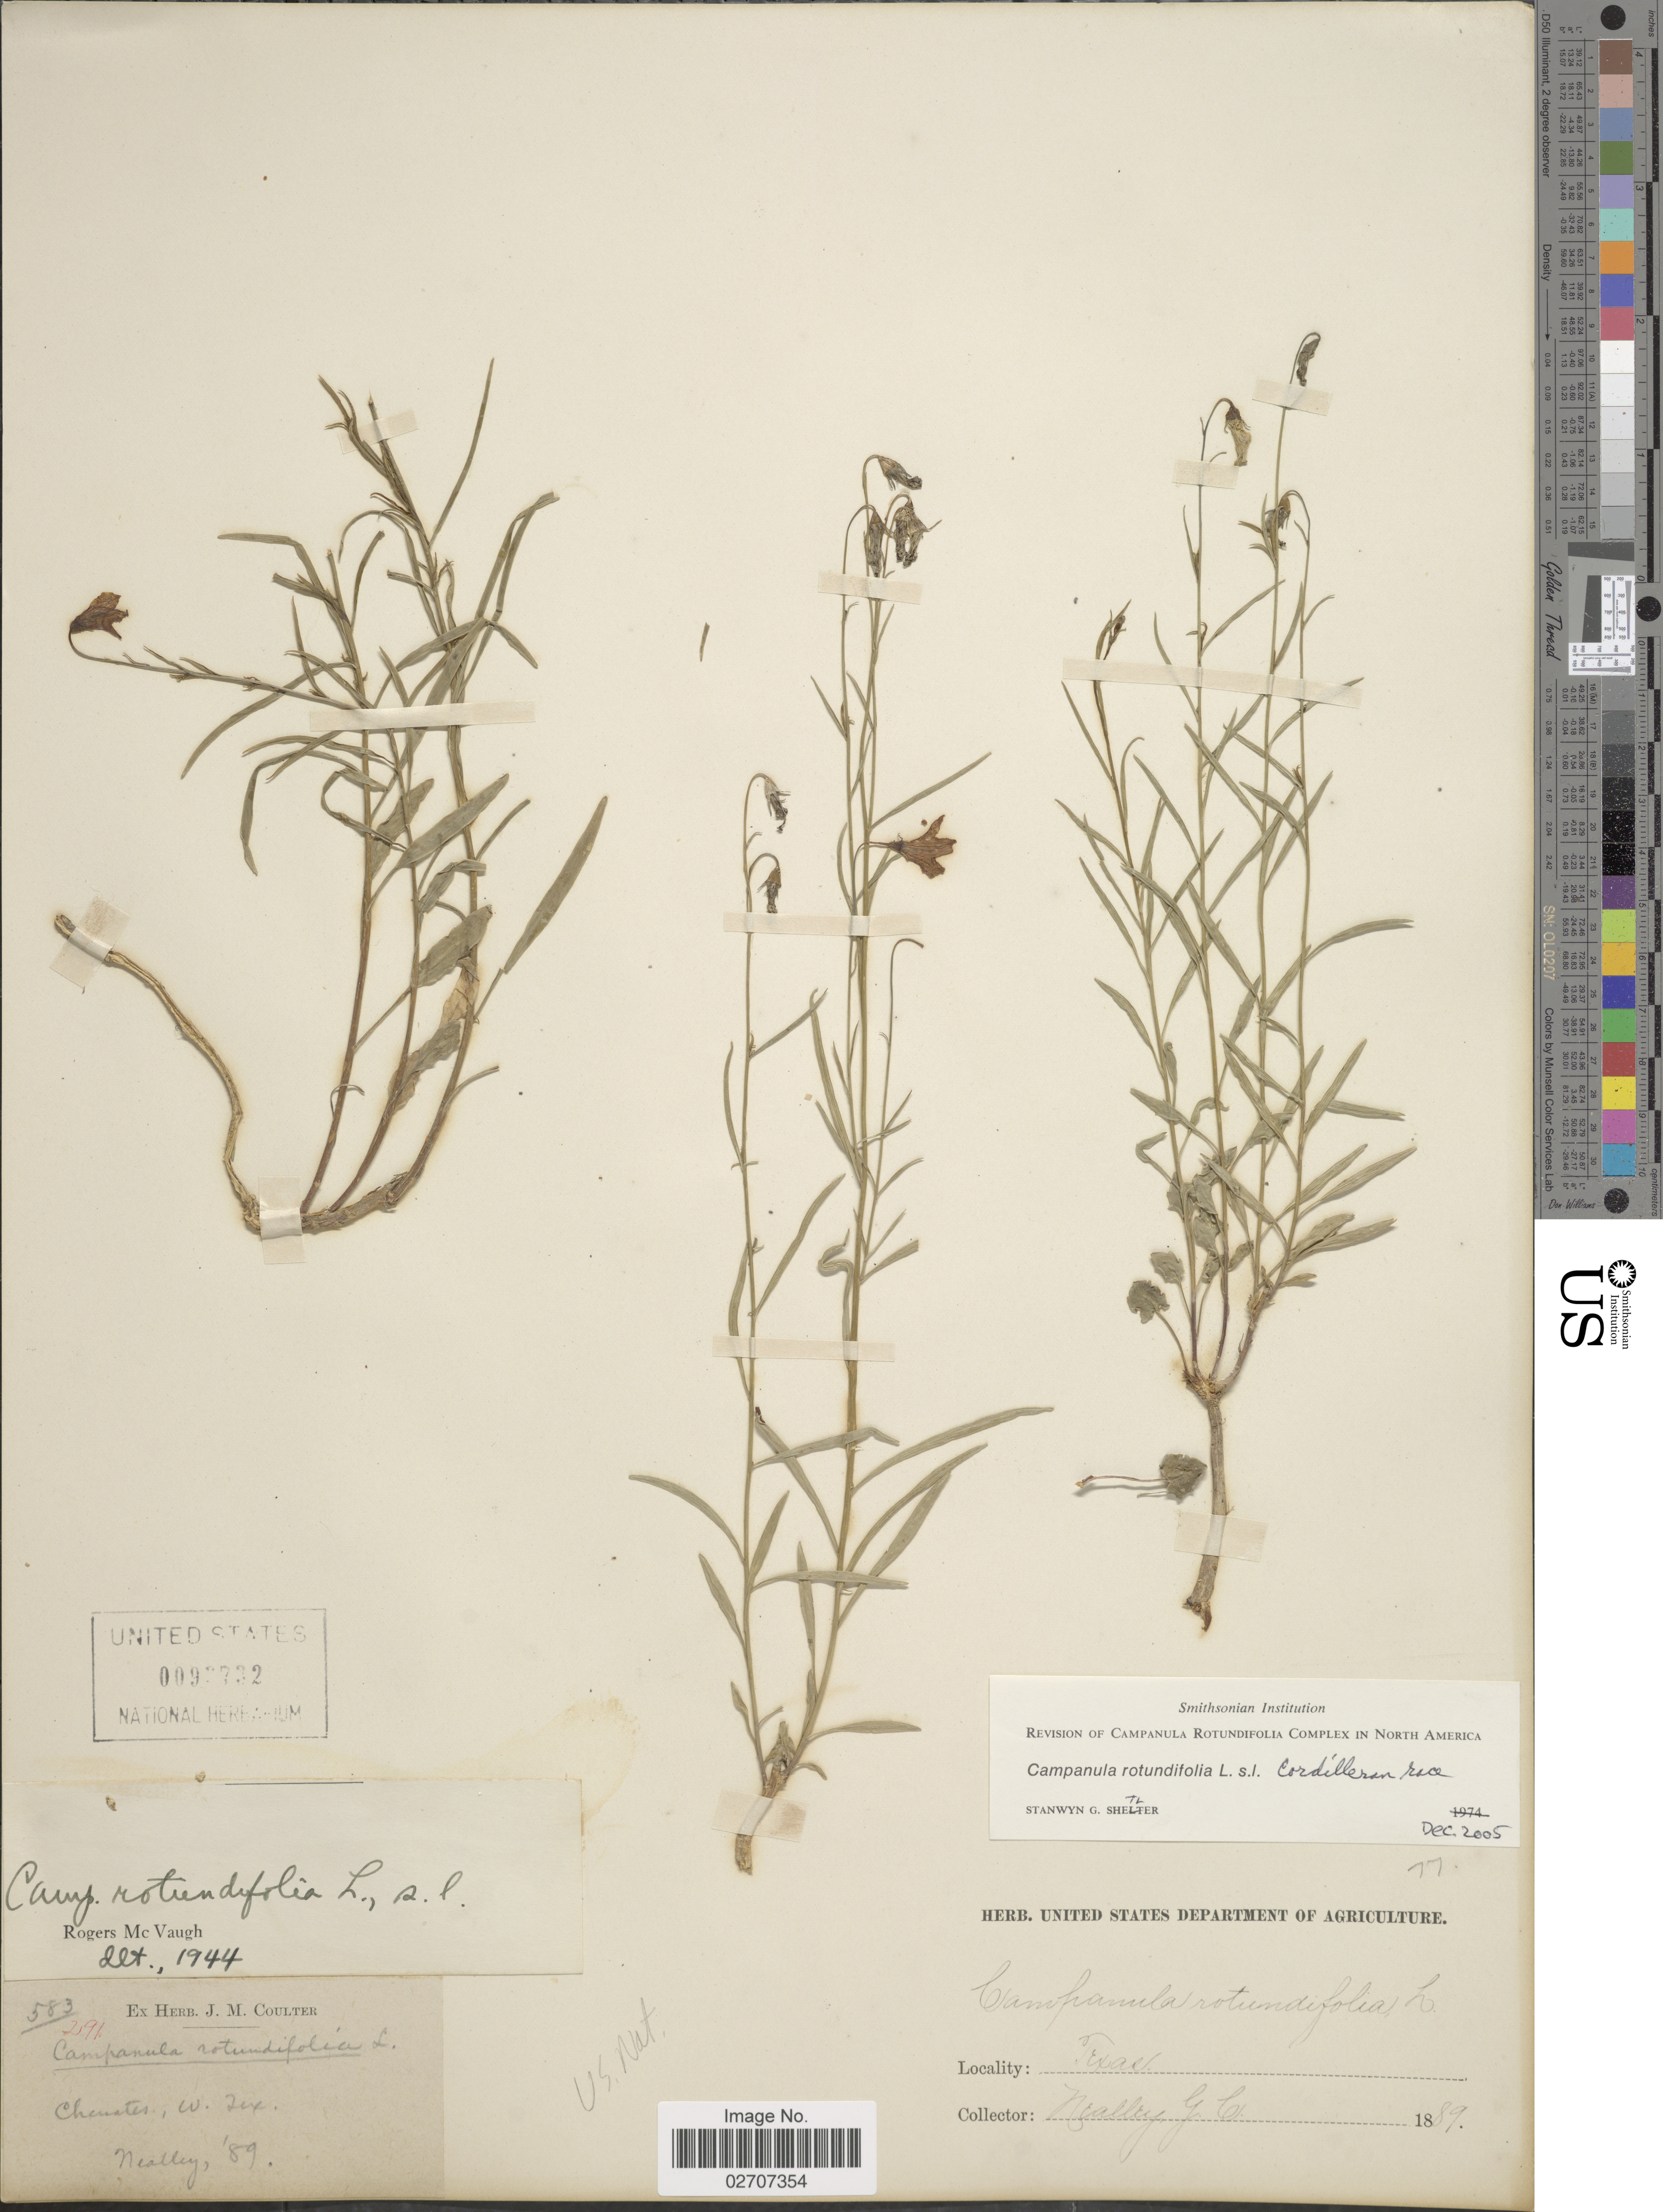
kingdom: Plantae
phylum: Tracheophyta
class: Magnoliopsida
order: Asterales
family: Campanulaceae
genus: Campanula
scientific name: Campanula rotundifolia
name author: L.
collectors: G. Neally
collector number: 583/291?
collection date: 1889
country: United States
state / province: Texas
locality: Chenates, W. Tex.